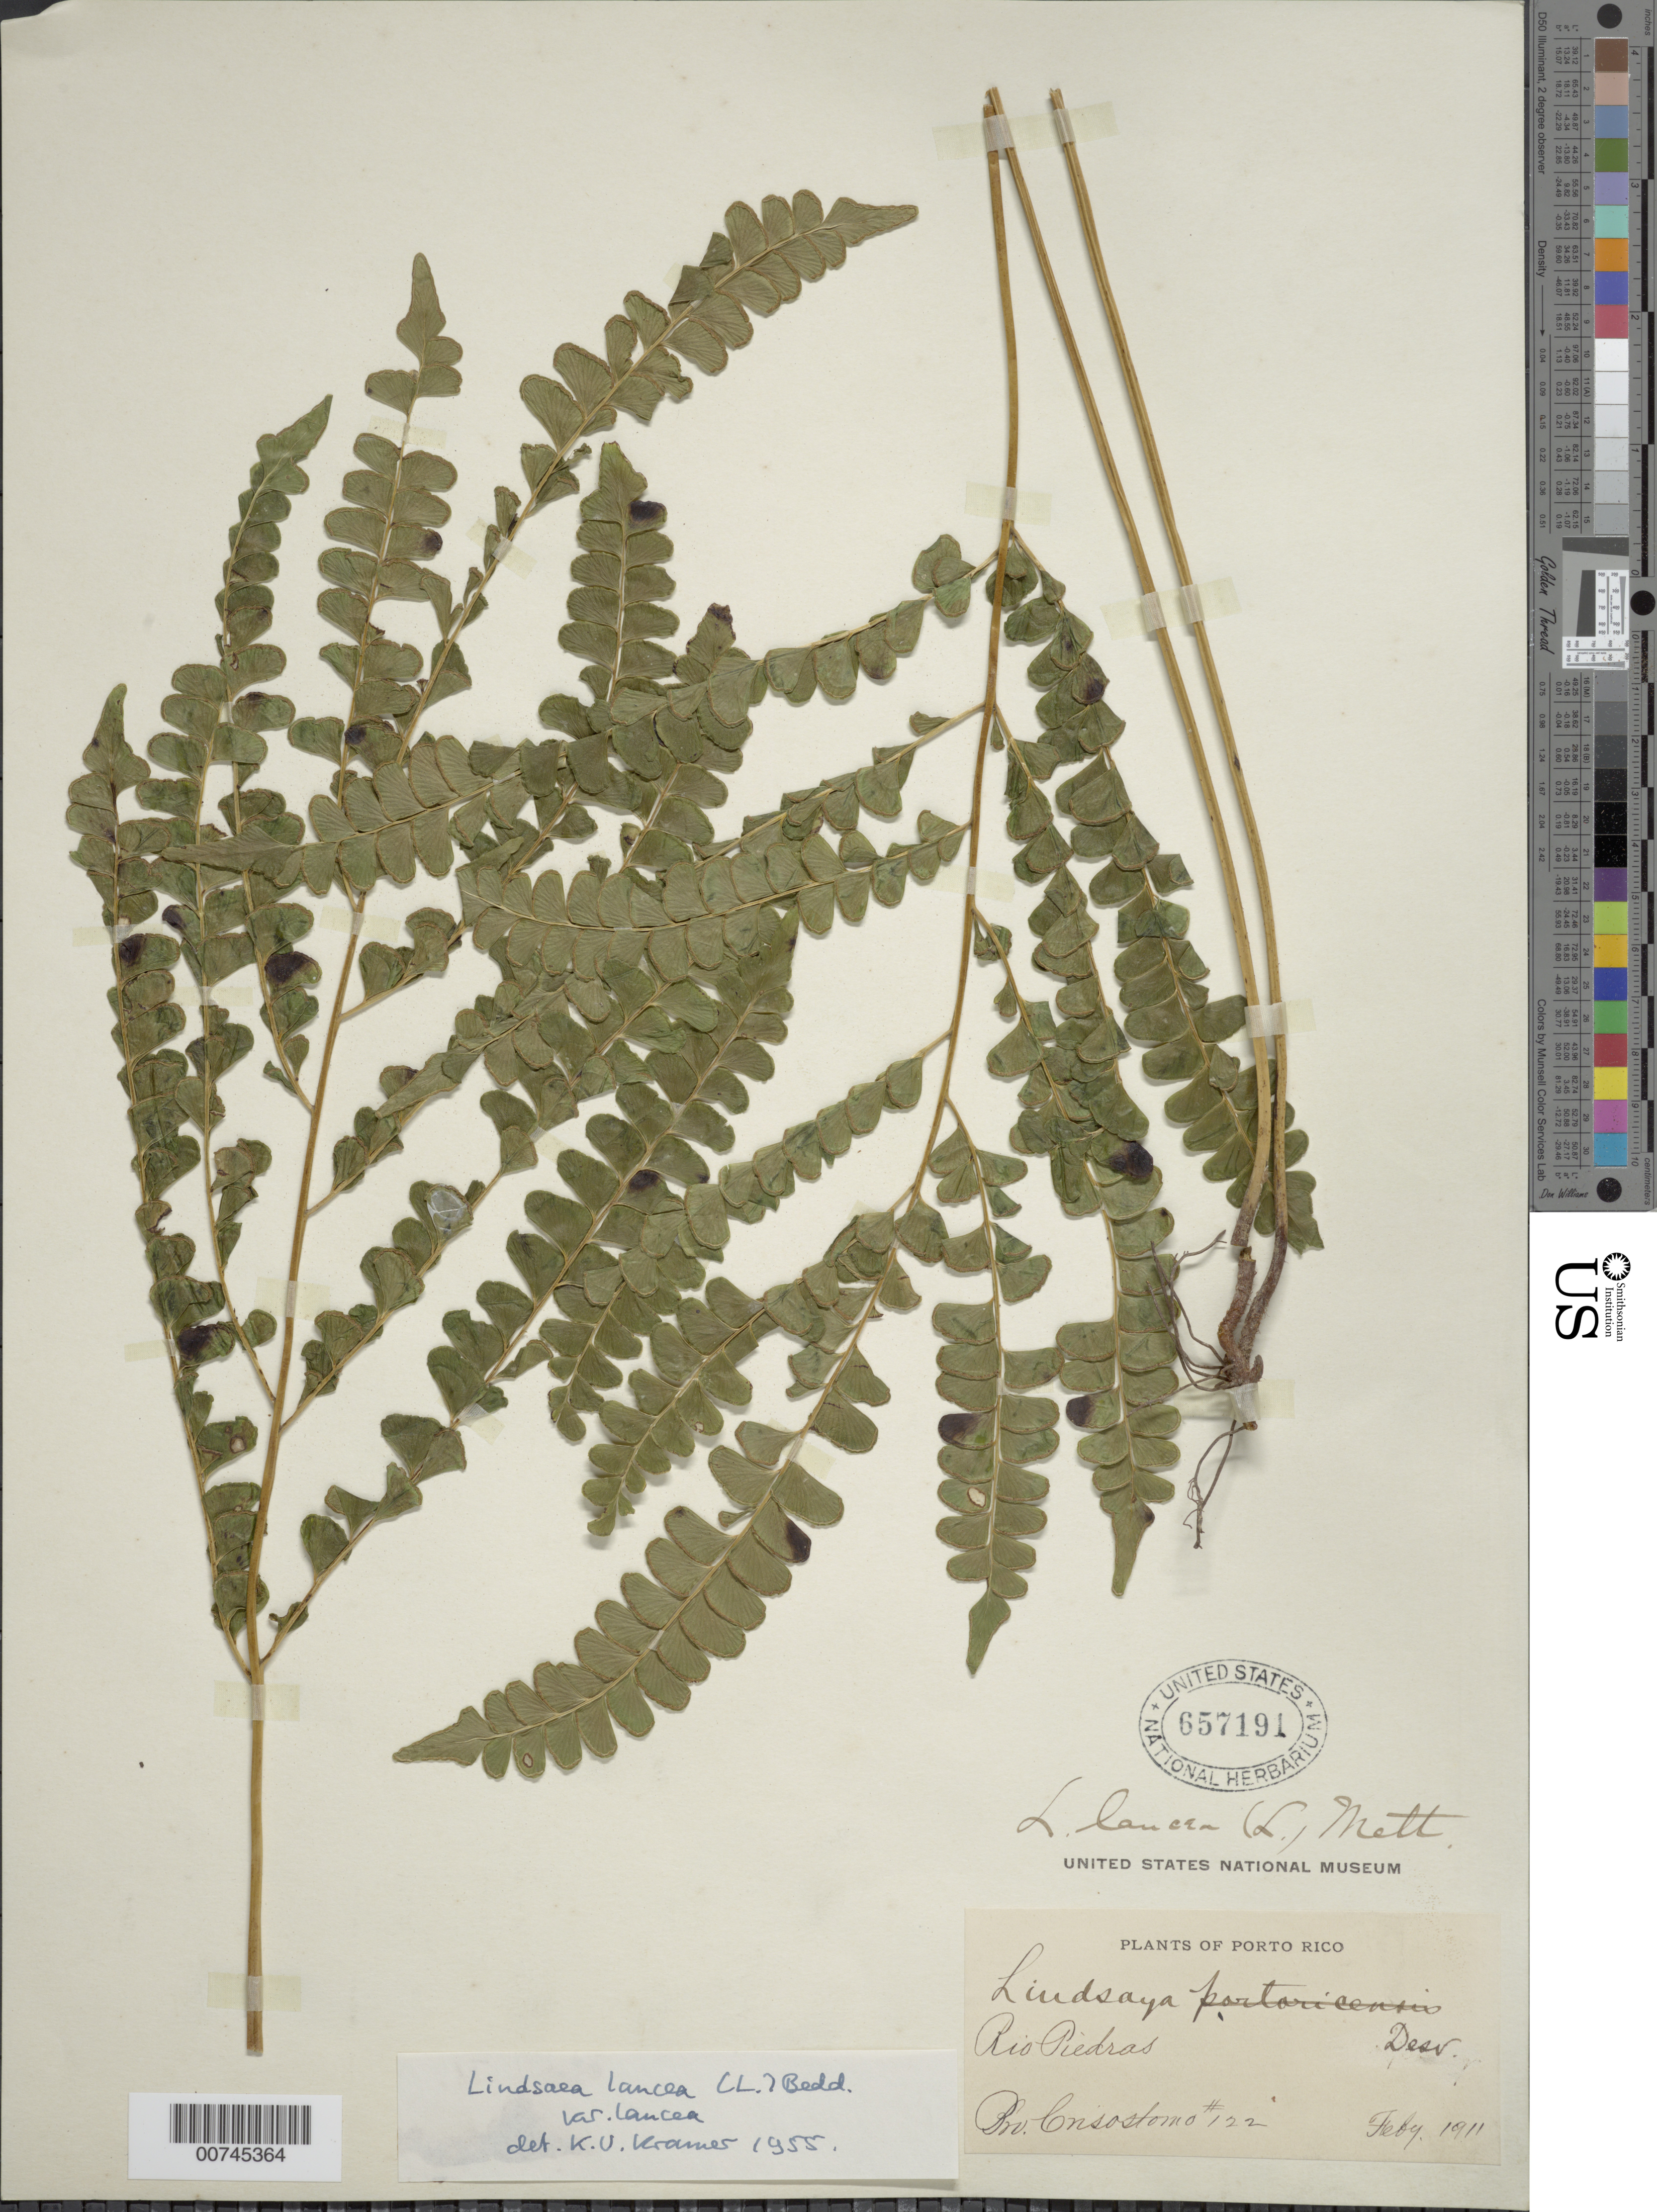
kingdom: Plantae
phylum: Tracheophyta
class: Polypodiopsida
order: Polypodiales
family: Lindsaeaceae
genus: Lindsaea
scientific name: Lindsaea lancea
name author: (L.) Bedd.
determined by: Kramer, K. U.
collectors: B. Crisostomo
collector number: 122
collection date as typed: Feb 1911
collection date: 1911-02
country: Puerto Rico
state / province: San Juan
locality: Rio Piedras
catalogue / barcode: US 657191